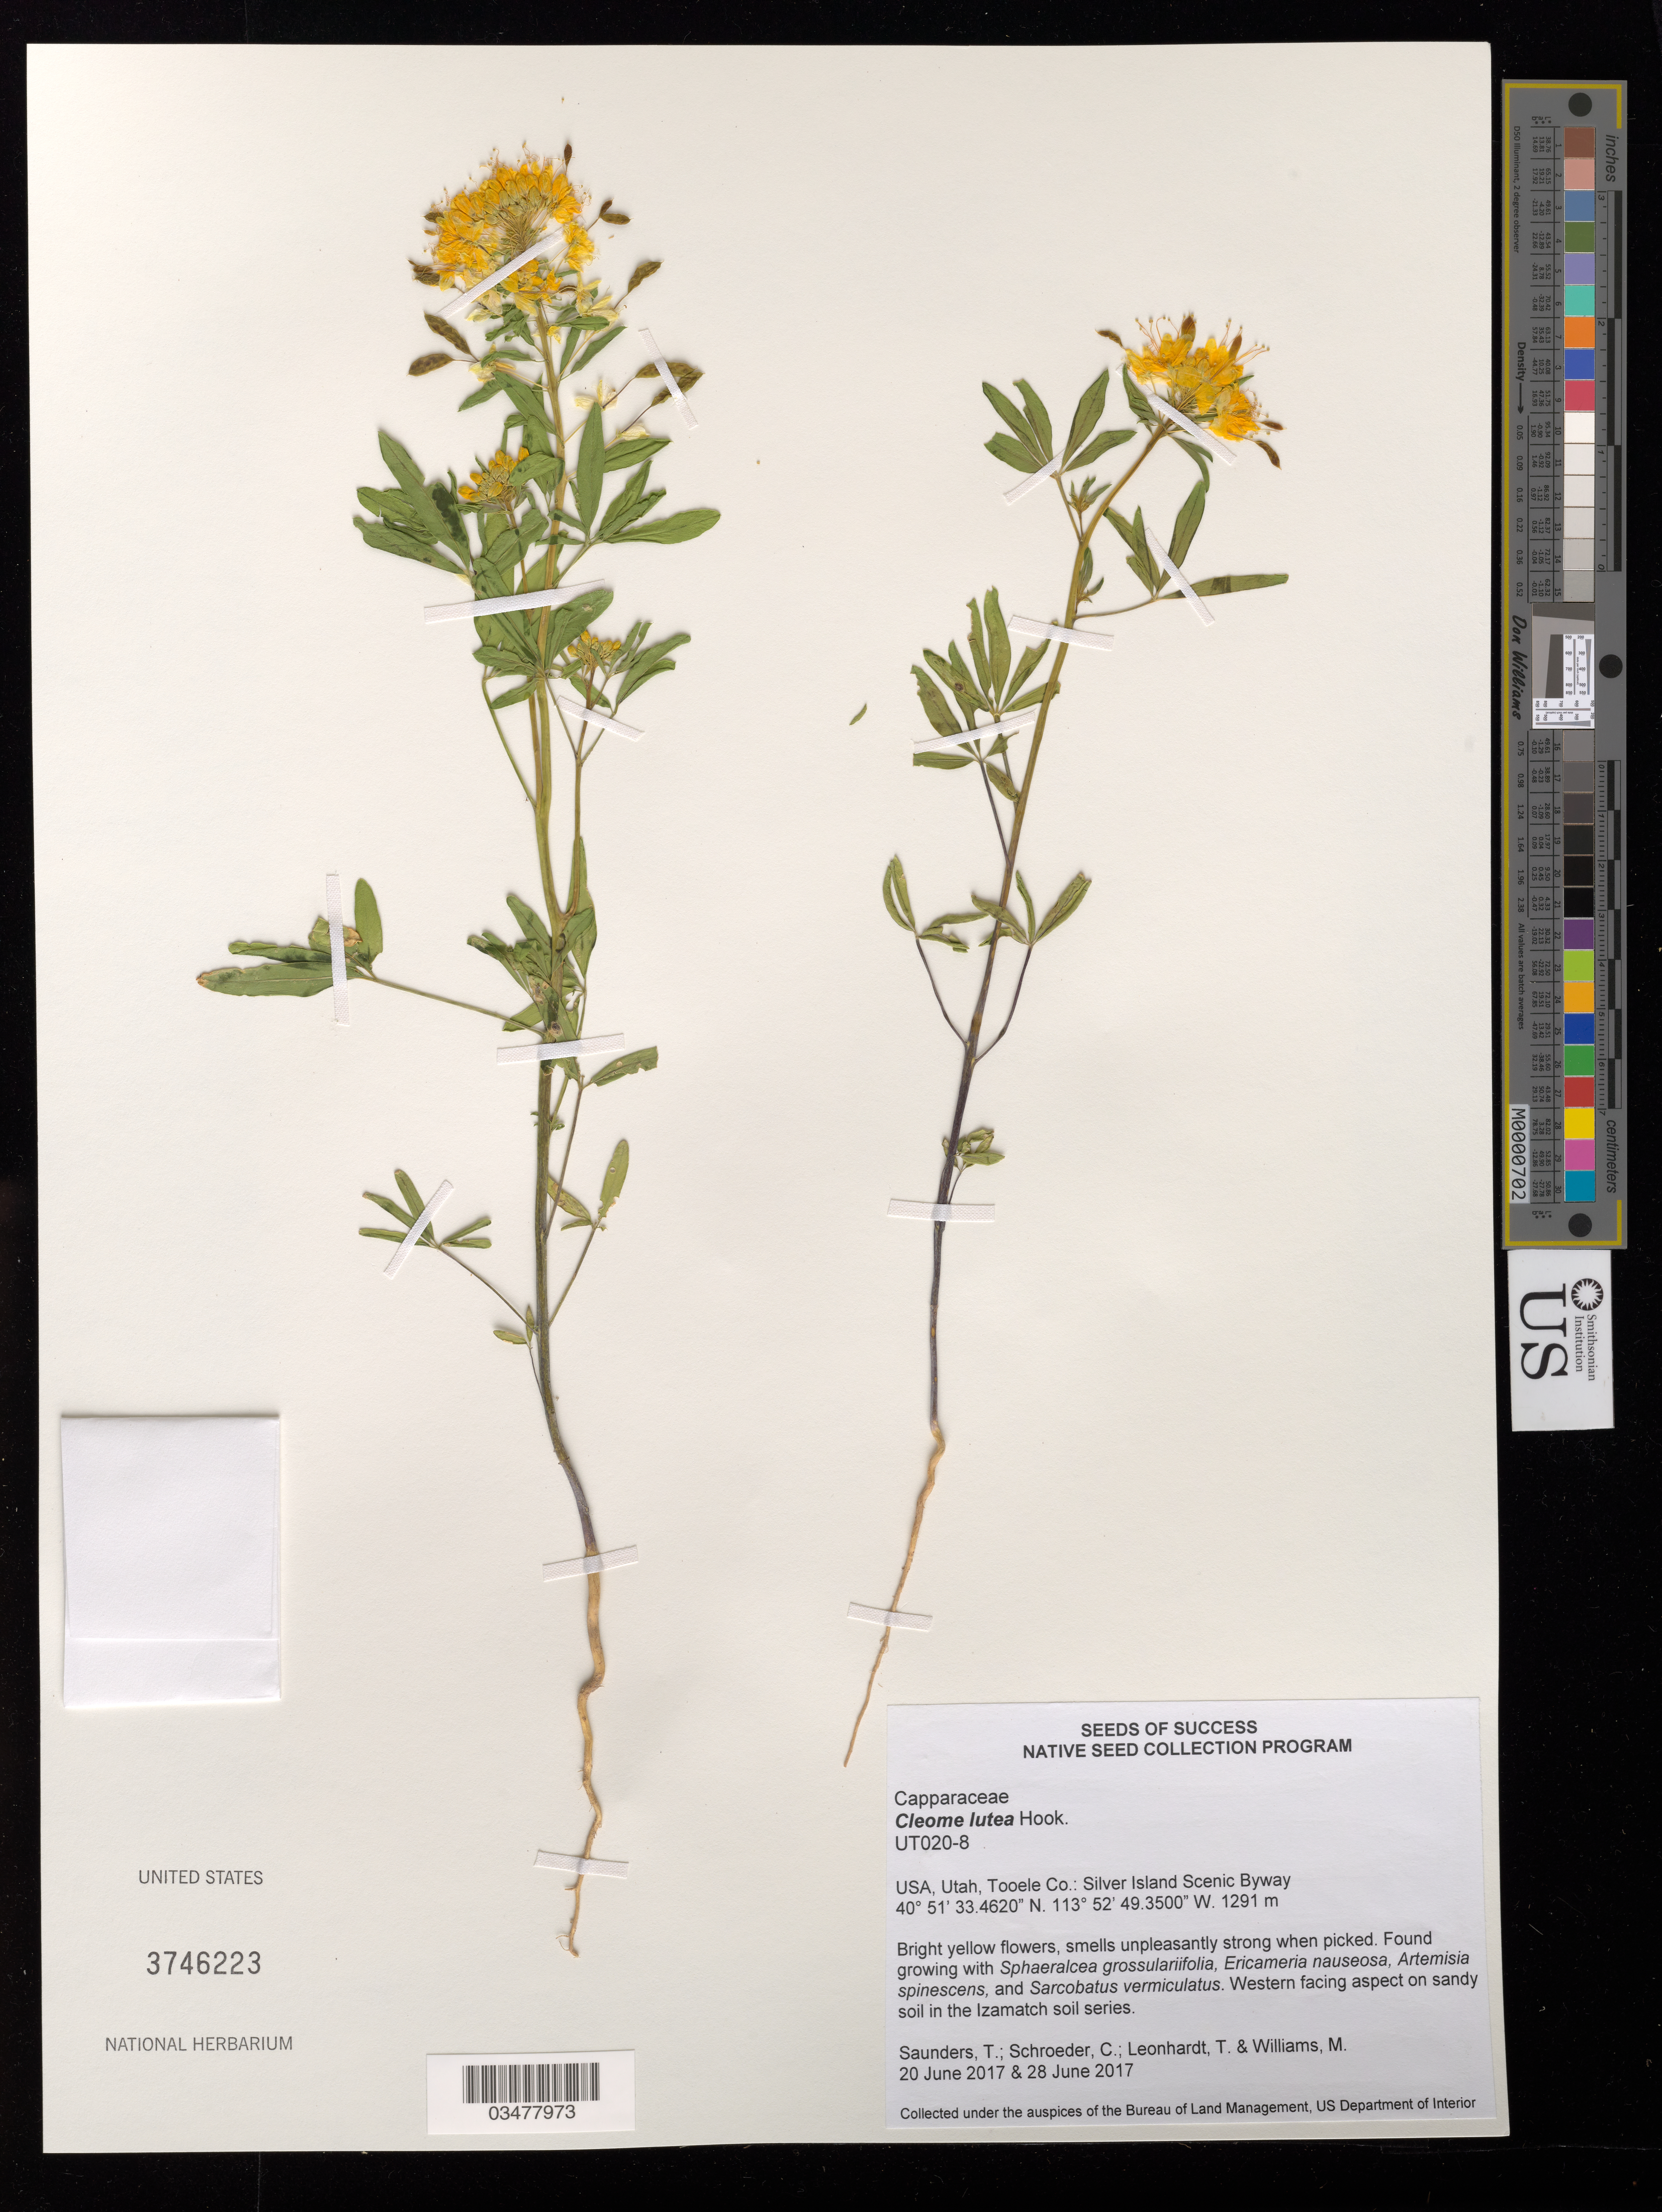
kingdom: Plantae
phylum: Tracheophyta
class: Magnoliopsida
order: Brassicales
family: Cleomaceae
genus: Cleomella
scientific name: Cleomella lutea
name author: (Hook.) Roalson & J.C. Hall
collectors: C. Schroeder, T. Saunders, T. Leonhardt & M. Williams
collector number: UT020-8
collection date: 2017-06-20/2017-06-28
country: United States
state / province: Utah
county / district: Tooele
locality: Silver Island Scenic Byway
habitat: Desert shrub. Sandy soil.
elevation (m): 1291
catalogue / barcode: US 3746223